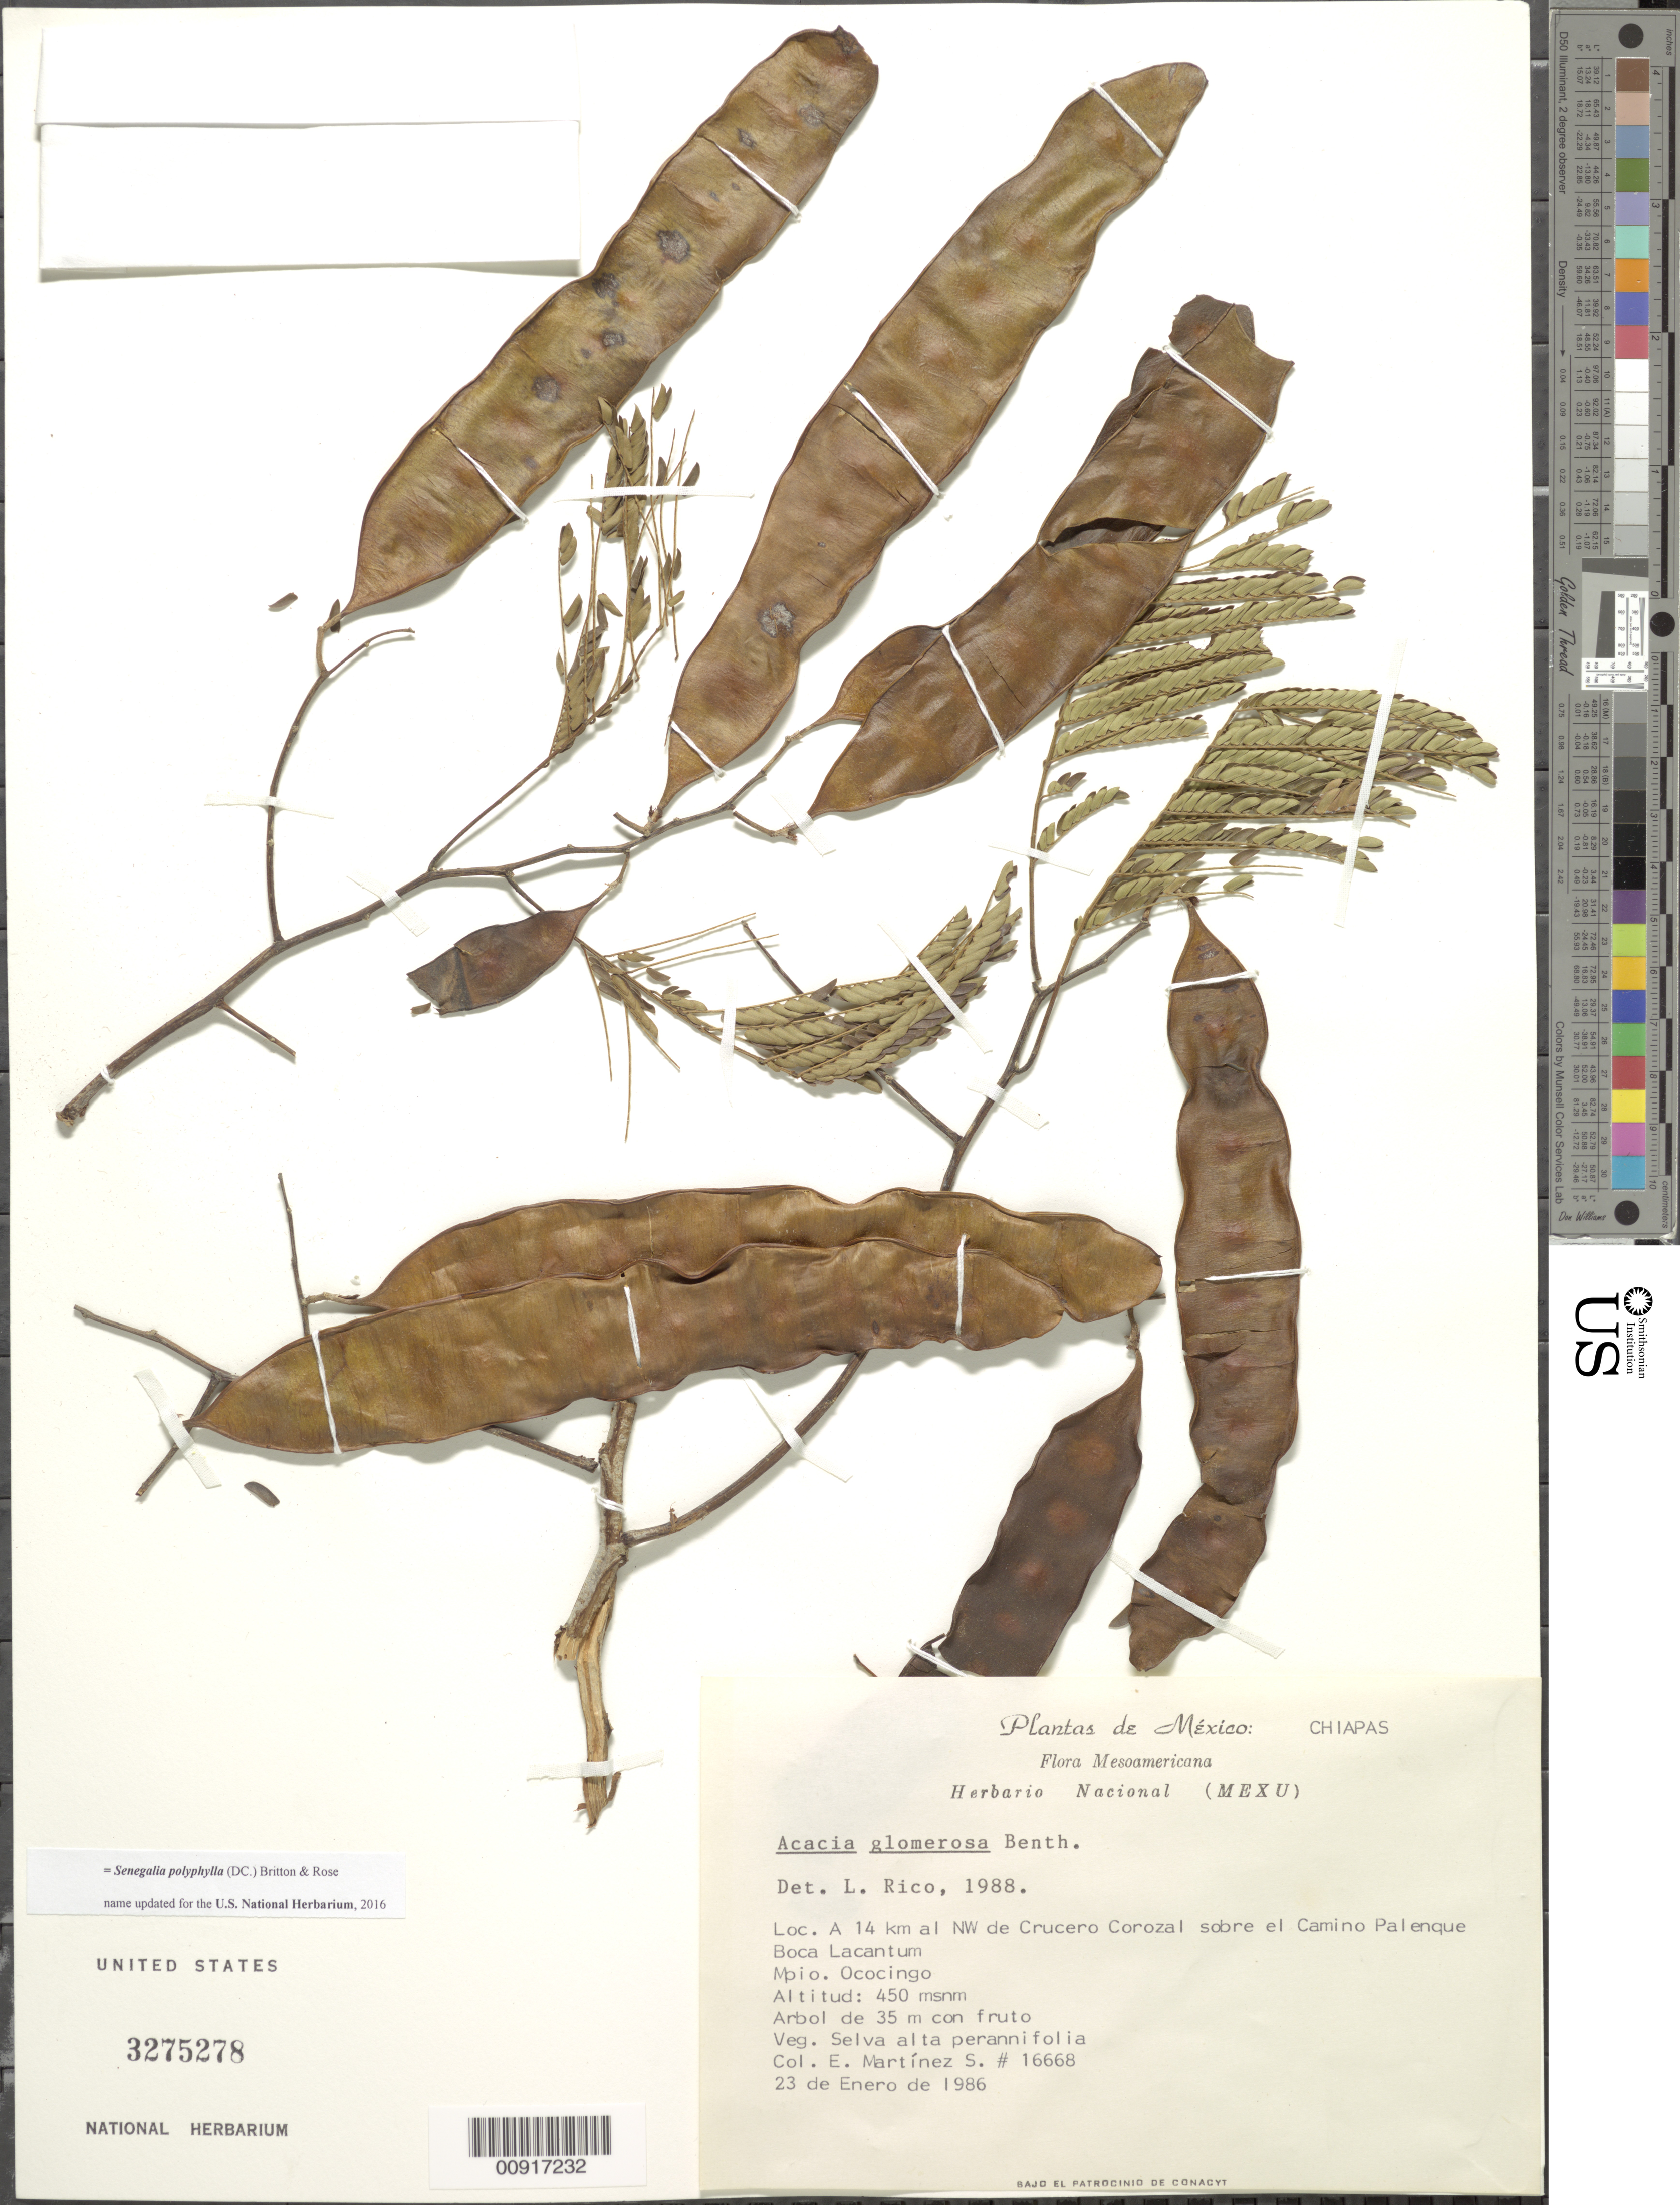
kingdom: Plantae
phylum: Tracheophyta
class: Magnoliopsida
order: Fabales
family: Fabaceae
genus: Senegalia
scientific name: Senegalia polyphylla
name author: (DC.) Britton & Rose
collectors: E. M. Martínez S.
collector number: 16668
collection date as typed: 23 Jan 1986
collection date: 1986-01-23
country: Mexico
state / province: Chiapas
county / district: Ocosingo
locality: A 14 km al NW de Crucero Corozal sobre el Camino Palenque - Boca Lacantum. Mpio Ocosingo, Chiapas.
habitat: Selva alta perennifolia.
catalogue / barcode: US 3275278